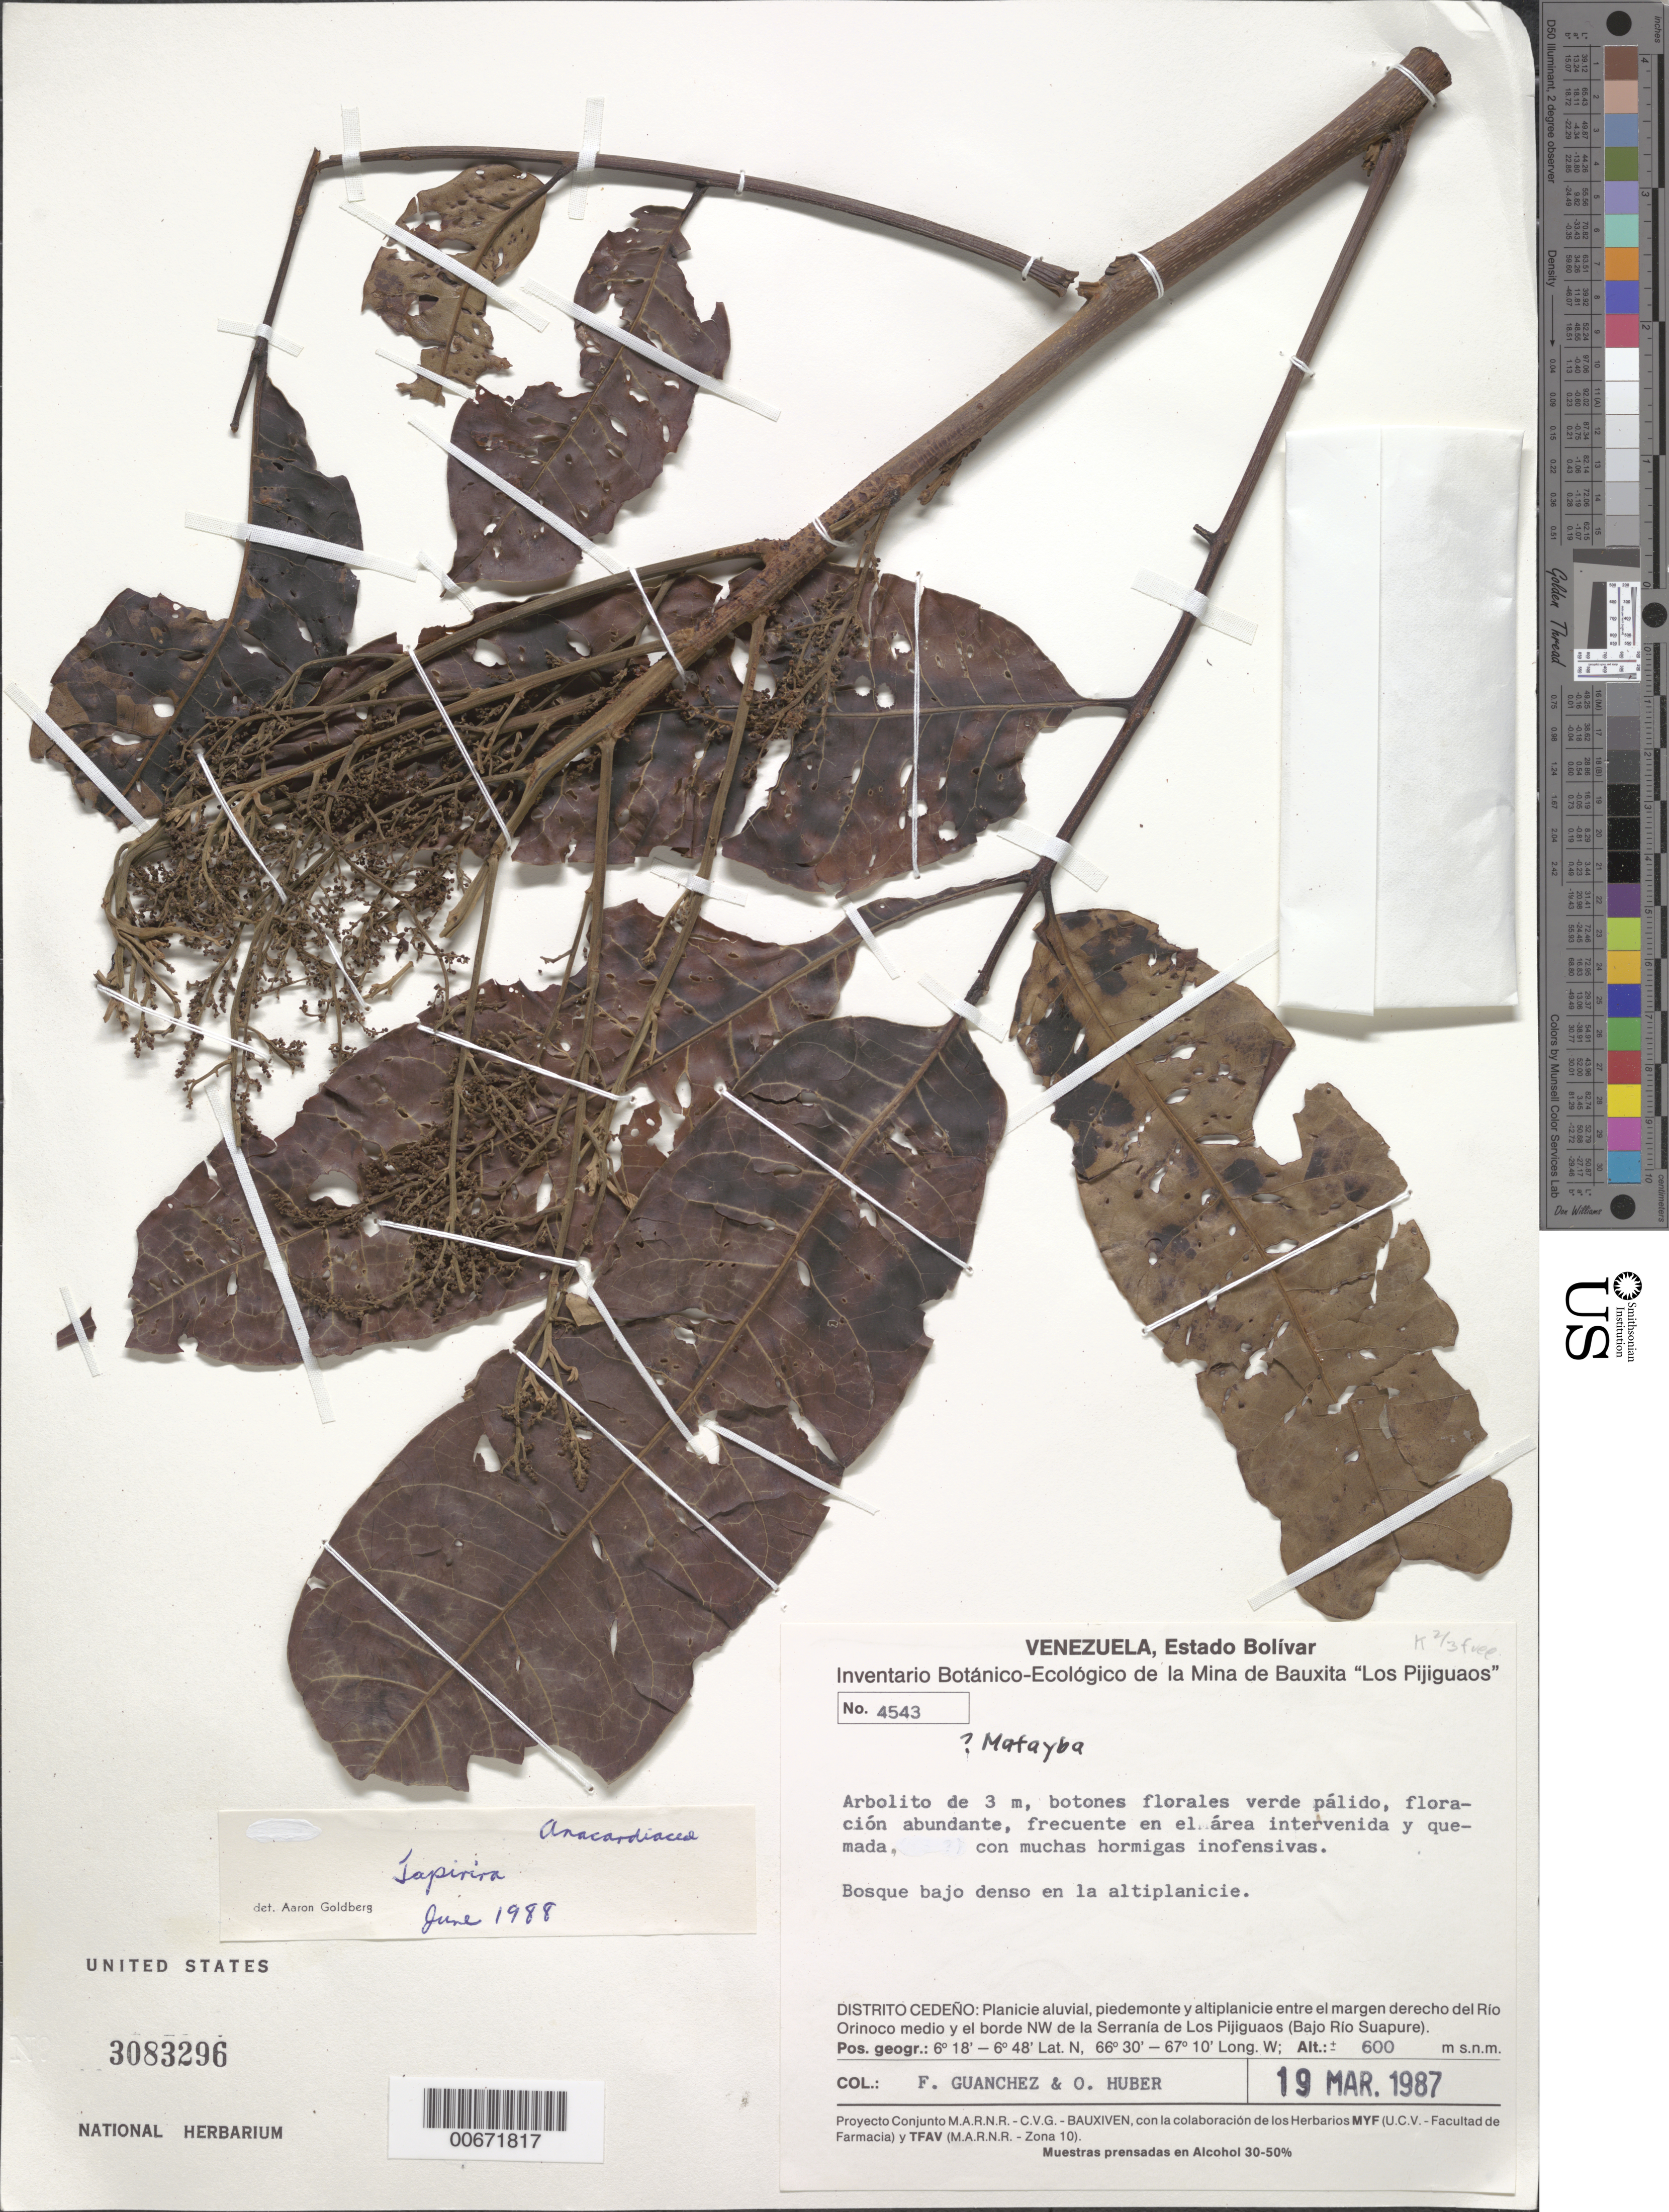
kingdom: Plantae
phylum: Tracheophyta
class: Magnoliopsida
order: Sapindales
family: Anacardiaceae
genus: Tapirira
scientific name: Tapirira sp.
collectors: F. Guánchez M. & O. Huber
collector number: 4543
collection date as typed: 19-Mar-87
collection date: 1987-03-19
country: Venezuela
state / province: Bolívar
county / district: Cedeño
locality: Río Orinoco medio to el borde NW de la Serrania de Los Pijiguaos (Bajo Río Suapure)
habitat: Dense, low forest in plateau; burnt areas with undangerous ants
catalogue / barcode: US 3083296